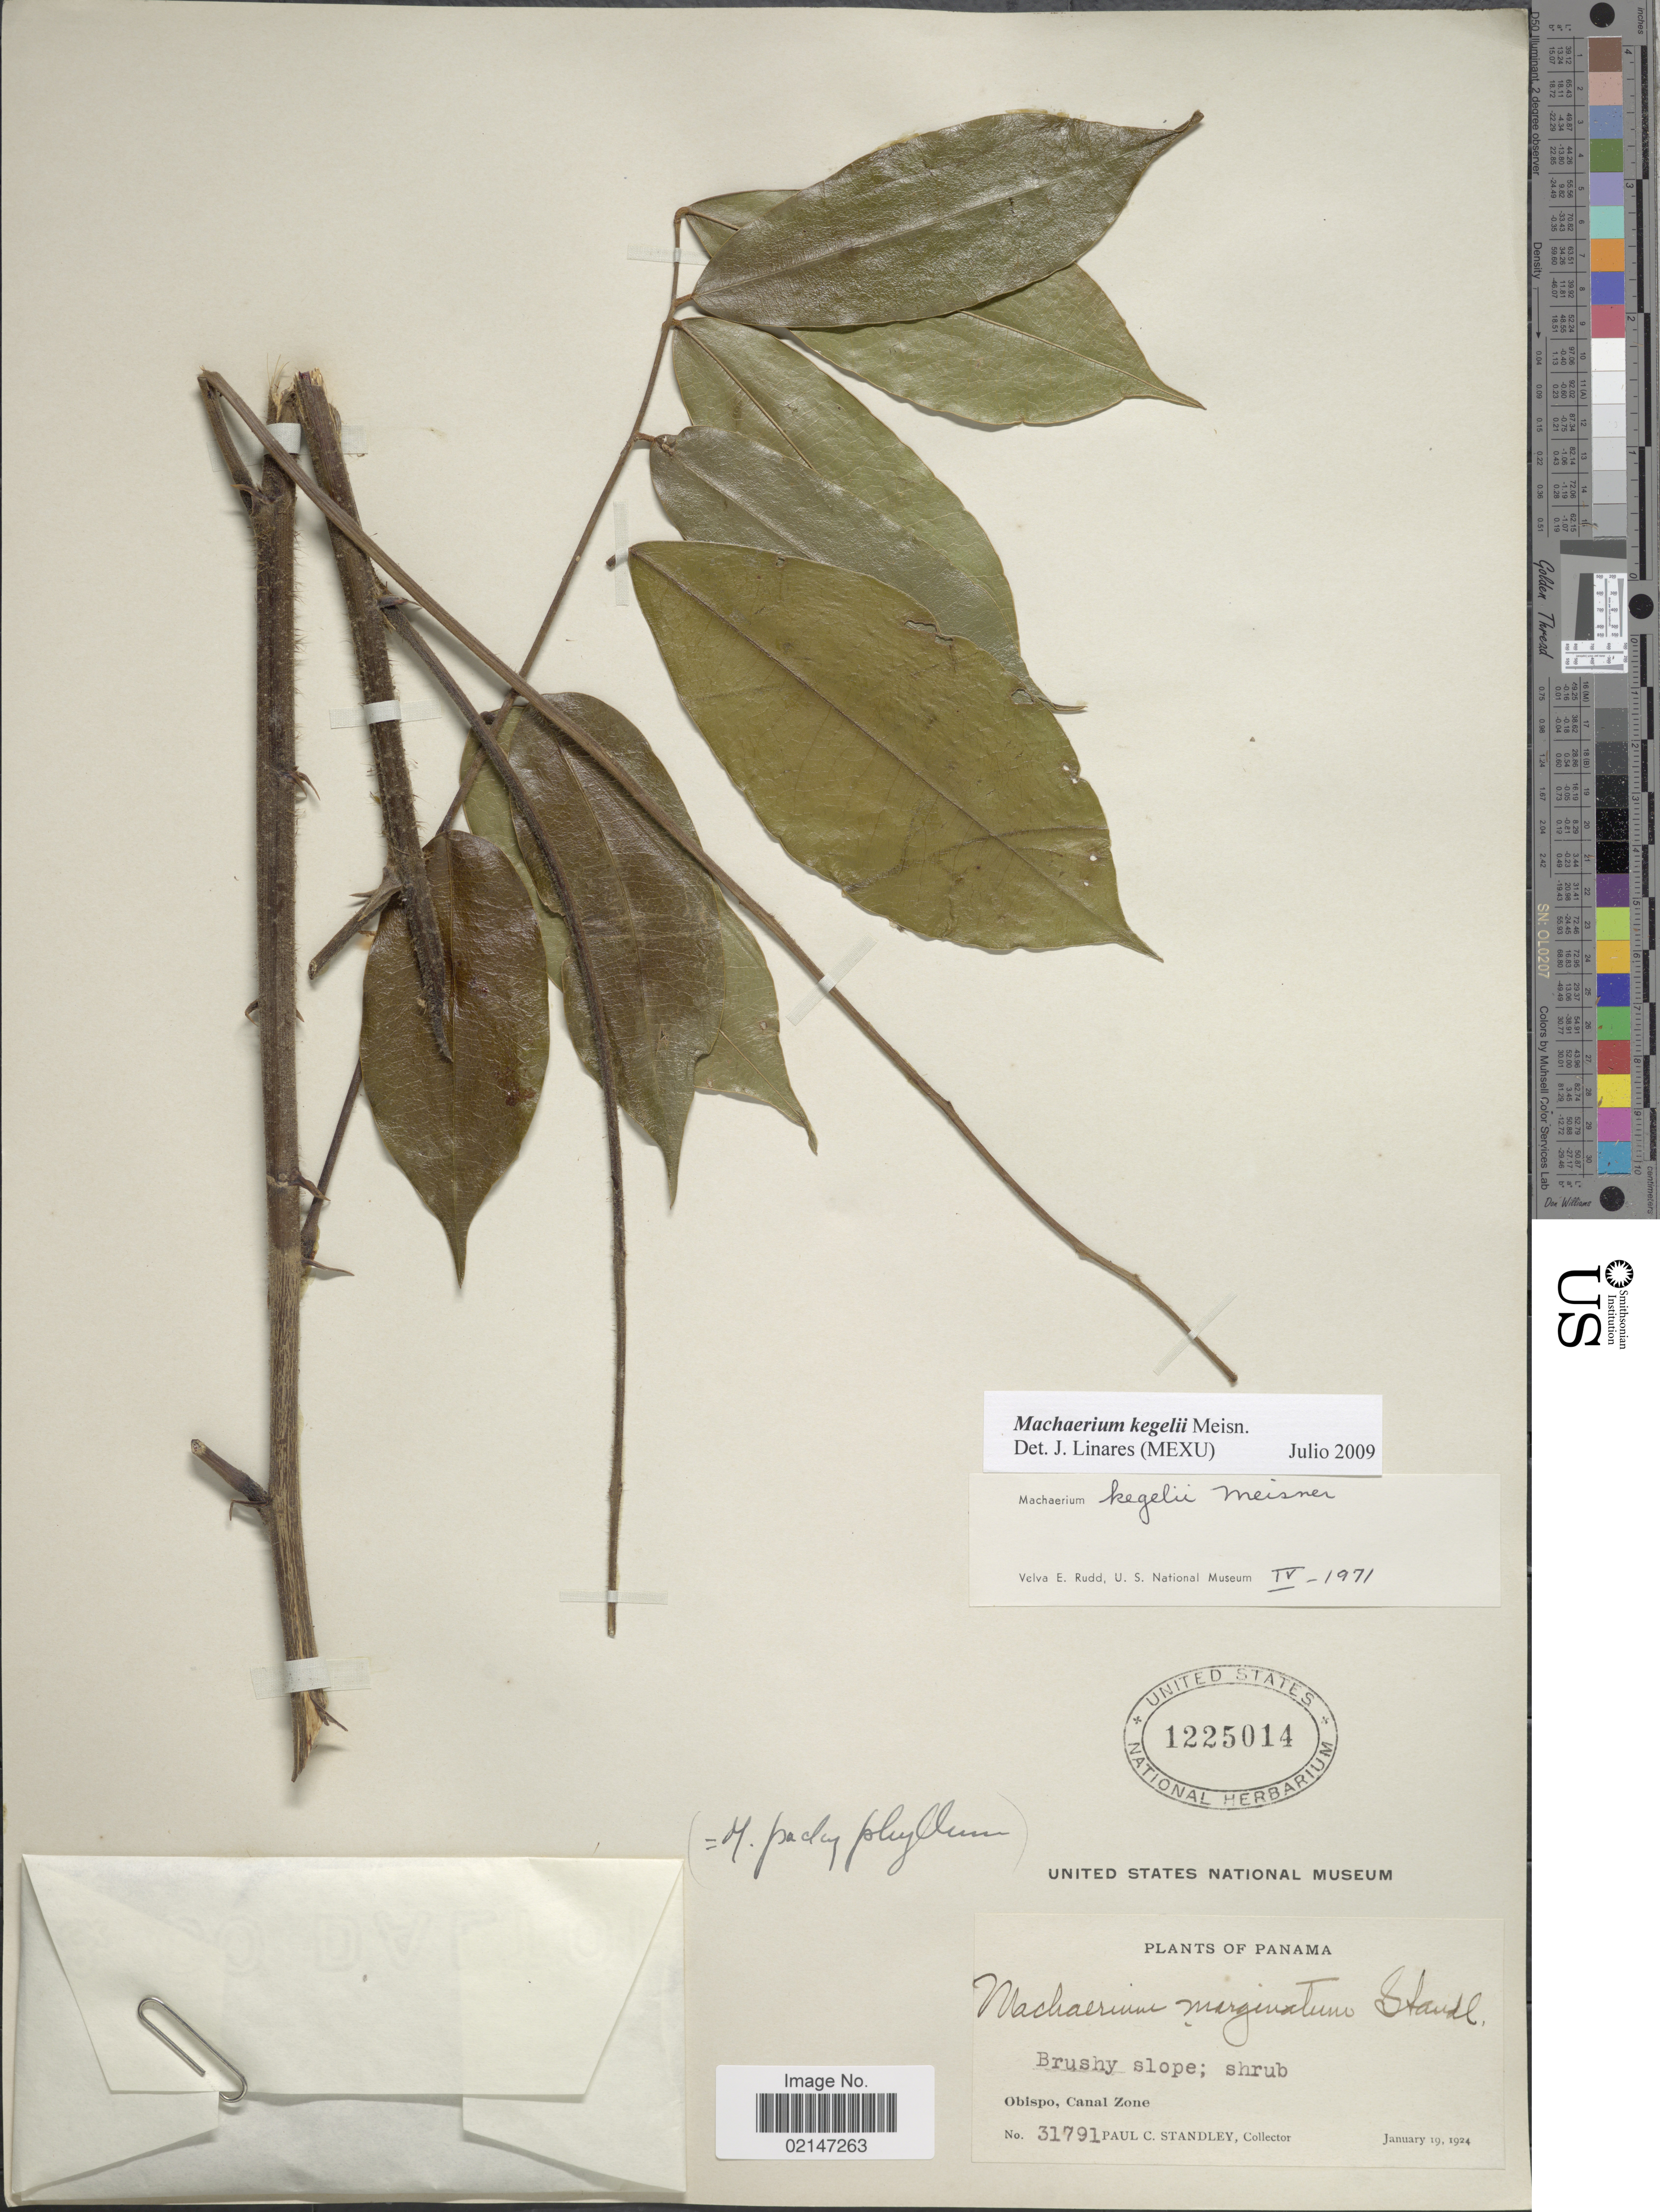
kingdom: Plantae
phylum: Tracheophyta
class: Magnoliopsida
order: Fabales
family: Fabaceae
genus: Machaerium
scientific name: Machaerium kegelii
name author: Meisn.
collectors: P. C. Standley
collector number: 31791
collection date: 1924-01-19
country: Panama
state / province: Colón / Panamá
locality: Brushy slope; Obispo, Canal Zone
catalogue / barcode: US 1225014